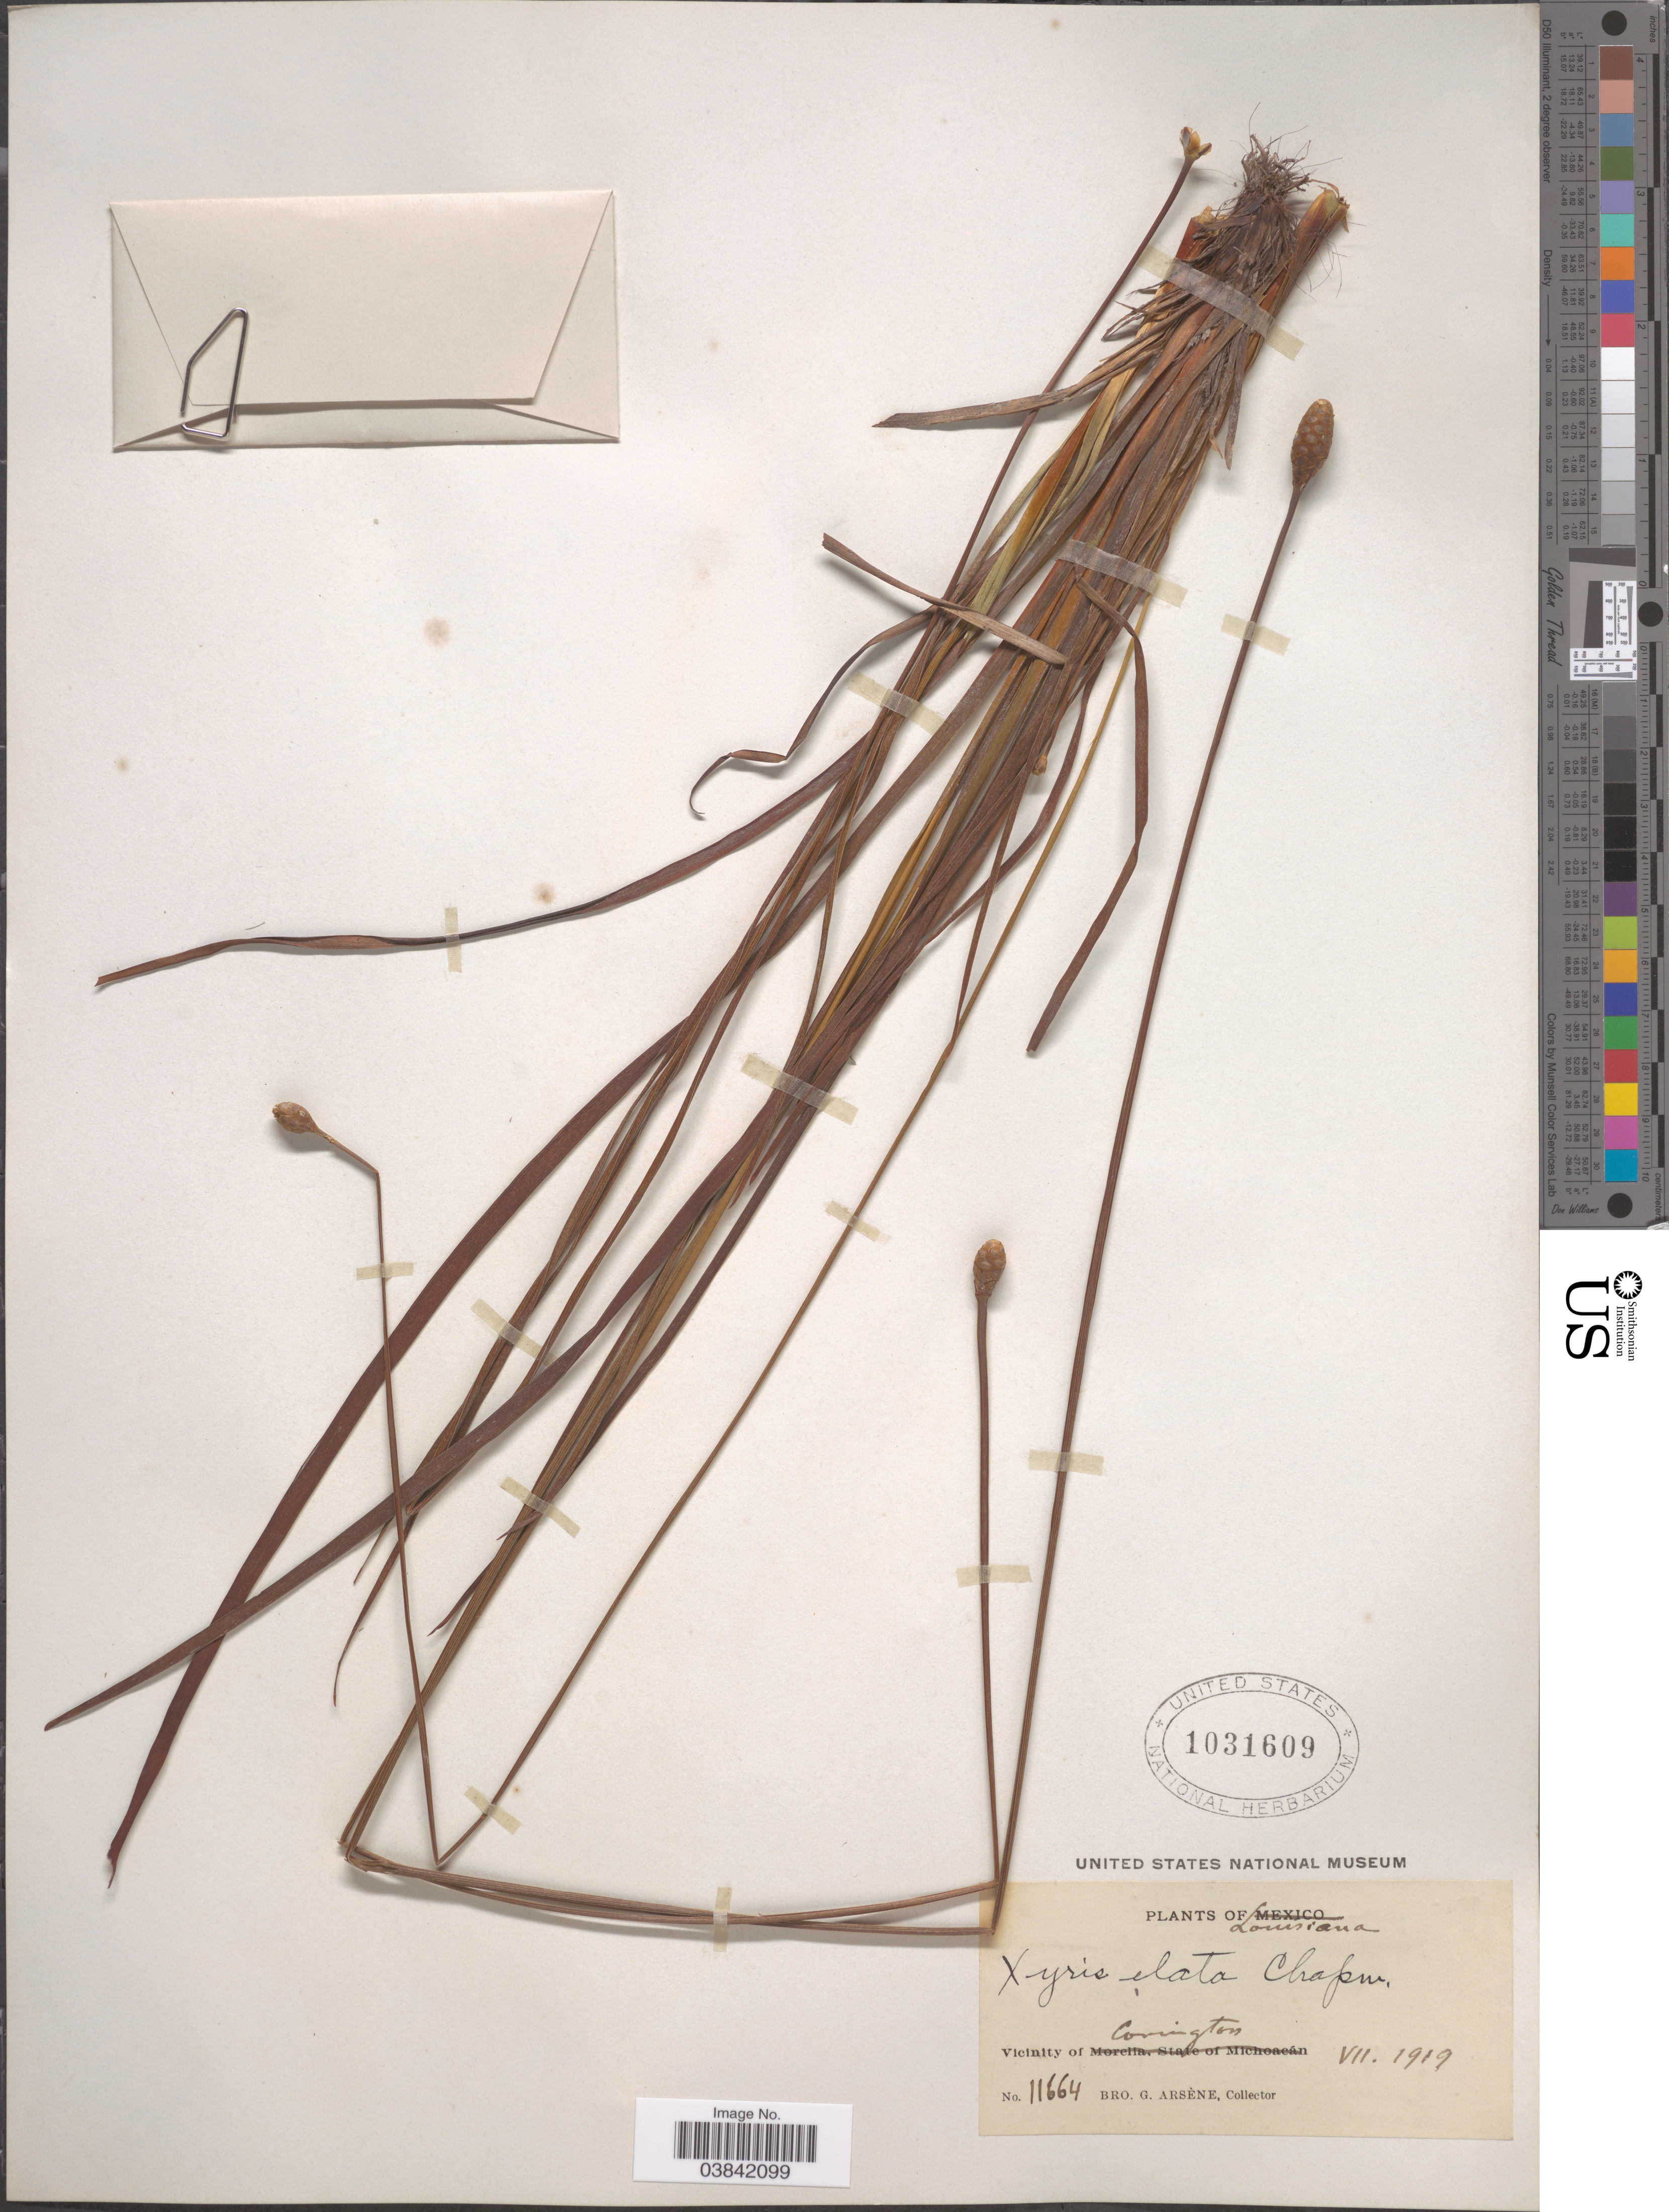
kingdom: Plantae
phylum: Tracheophyta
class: Liliopsida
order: Poales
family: Xyridaceae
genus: Xyris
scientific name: Xyris stricta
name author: Chapm.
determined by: Strong, Mark T., (BOT), Smithsonian Institution - National Museum of Natural History (UNITED STATES)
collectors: Bro. G. Arsène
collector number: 11664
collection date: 1919-07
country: United States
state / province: Louisiana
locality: Vicinity of Covington.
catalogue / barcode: US 1031609